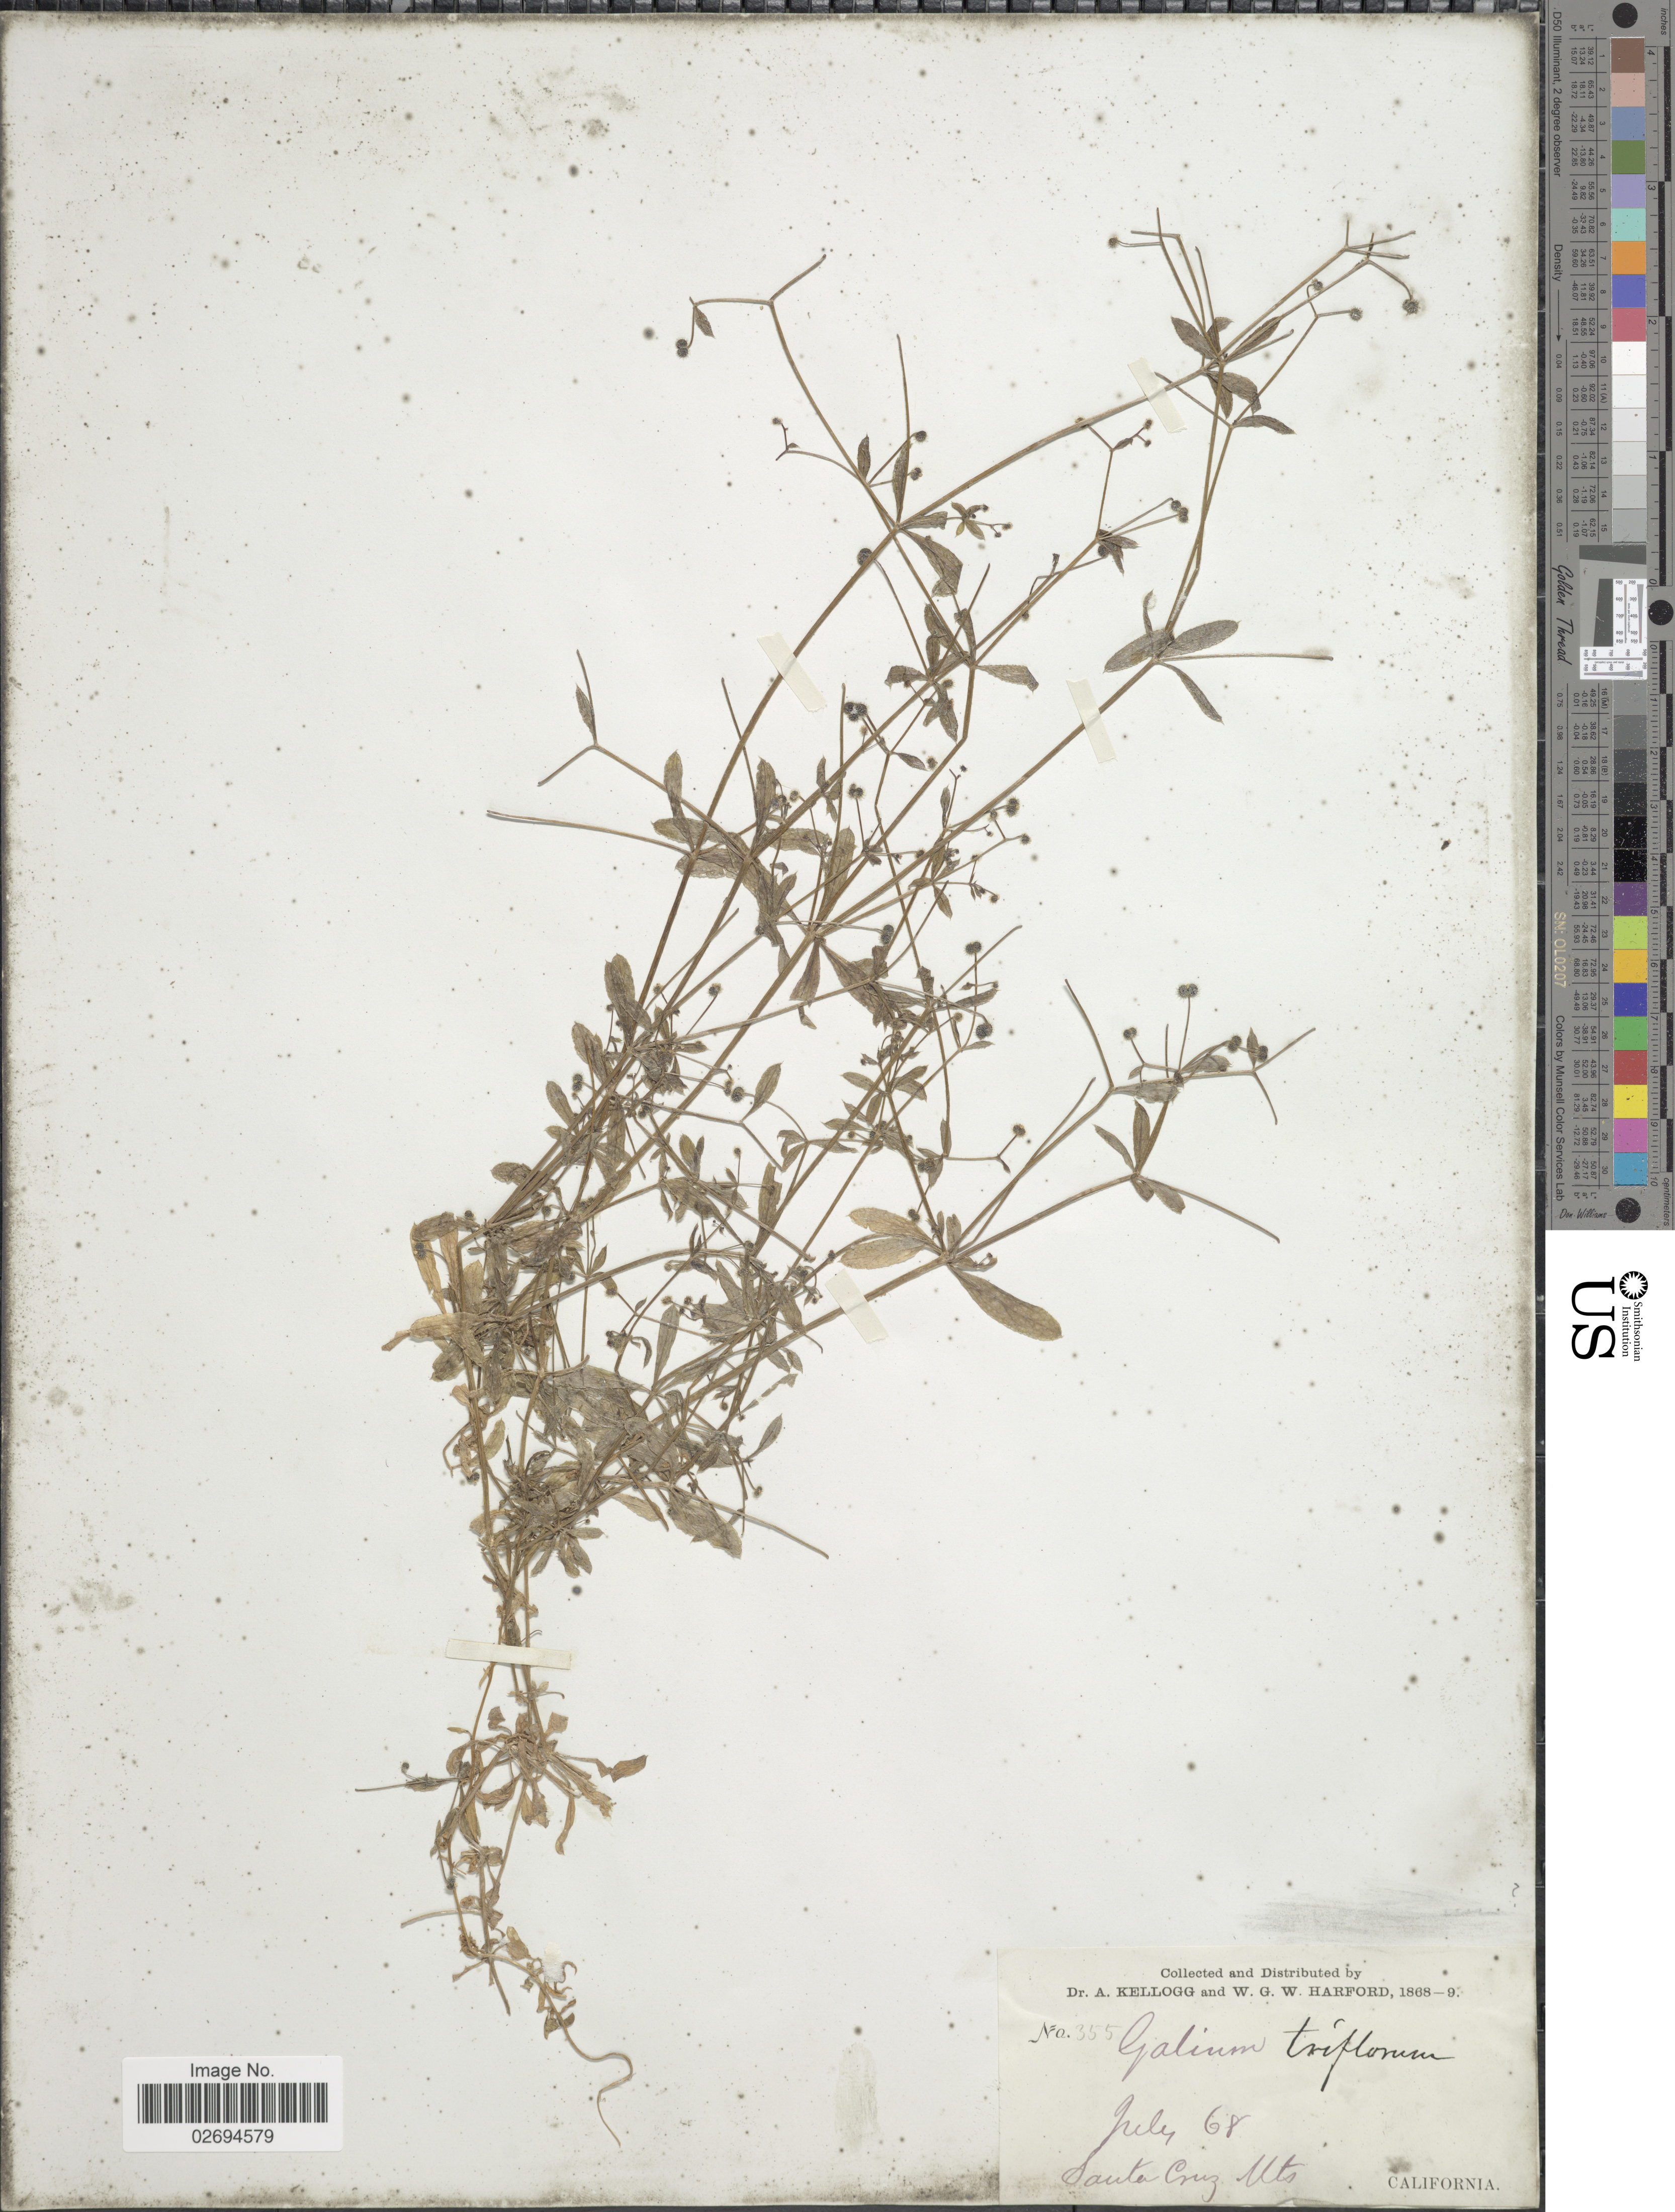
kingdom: Plantae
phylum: Tracheophyta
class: Magnoliopsida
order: Gentianales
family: Rubiaceae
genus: Galium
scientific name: Galium triflorum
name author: Michx.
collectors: A. Kellogg & W. G. W. Harford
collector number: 355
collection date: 1868-07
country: United States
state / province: California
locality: Santa Cruz Mts.